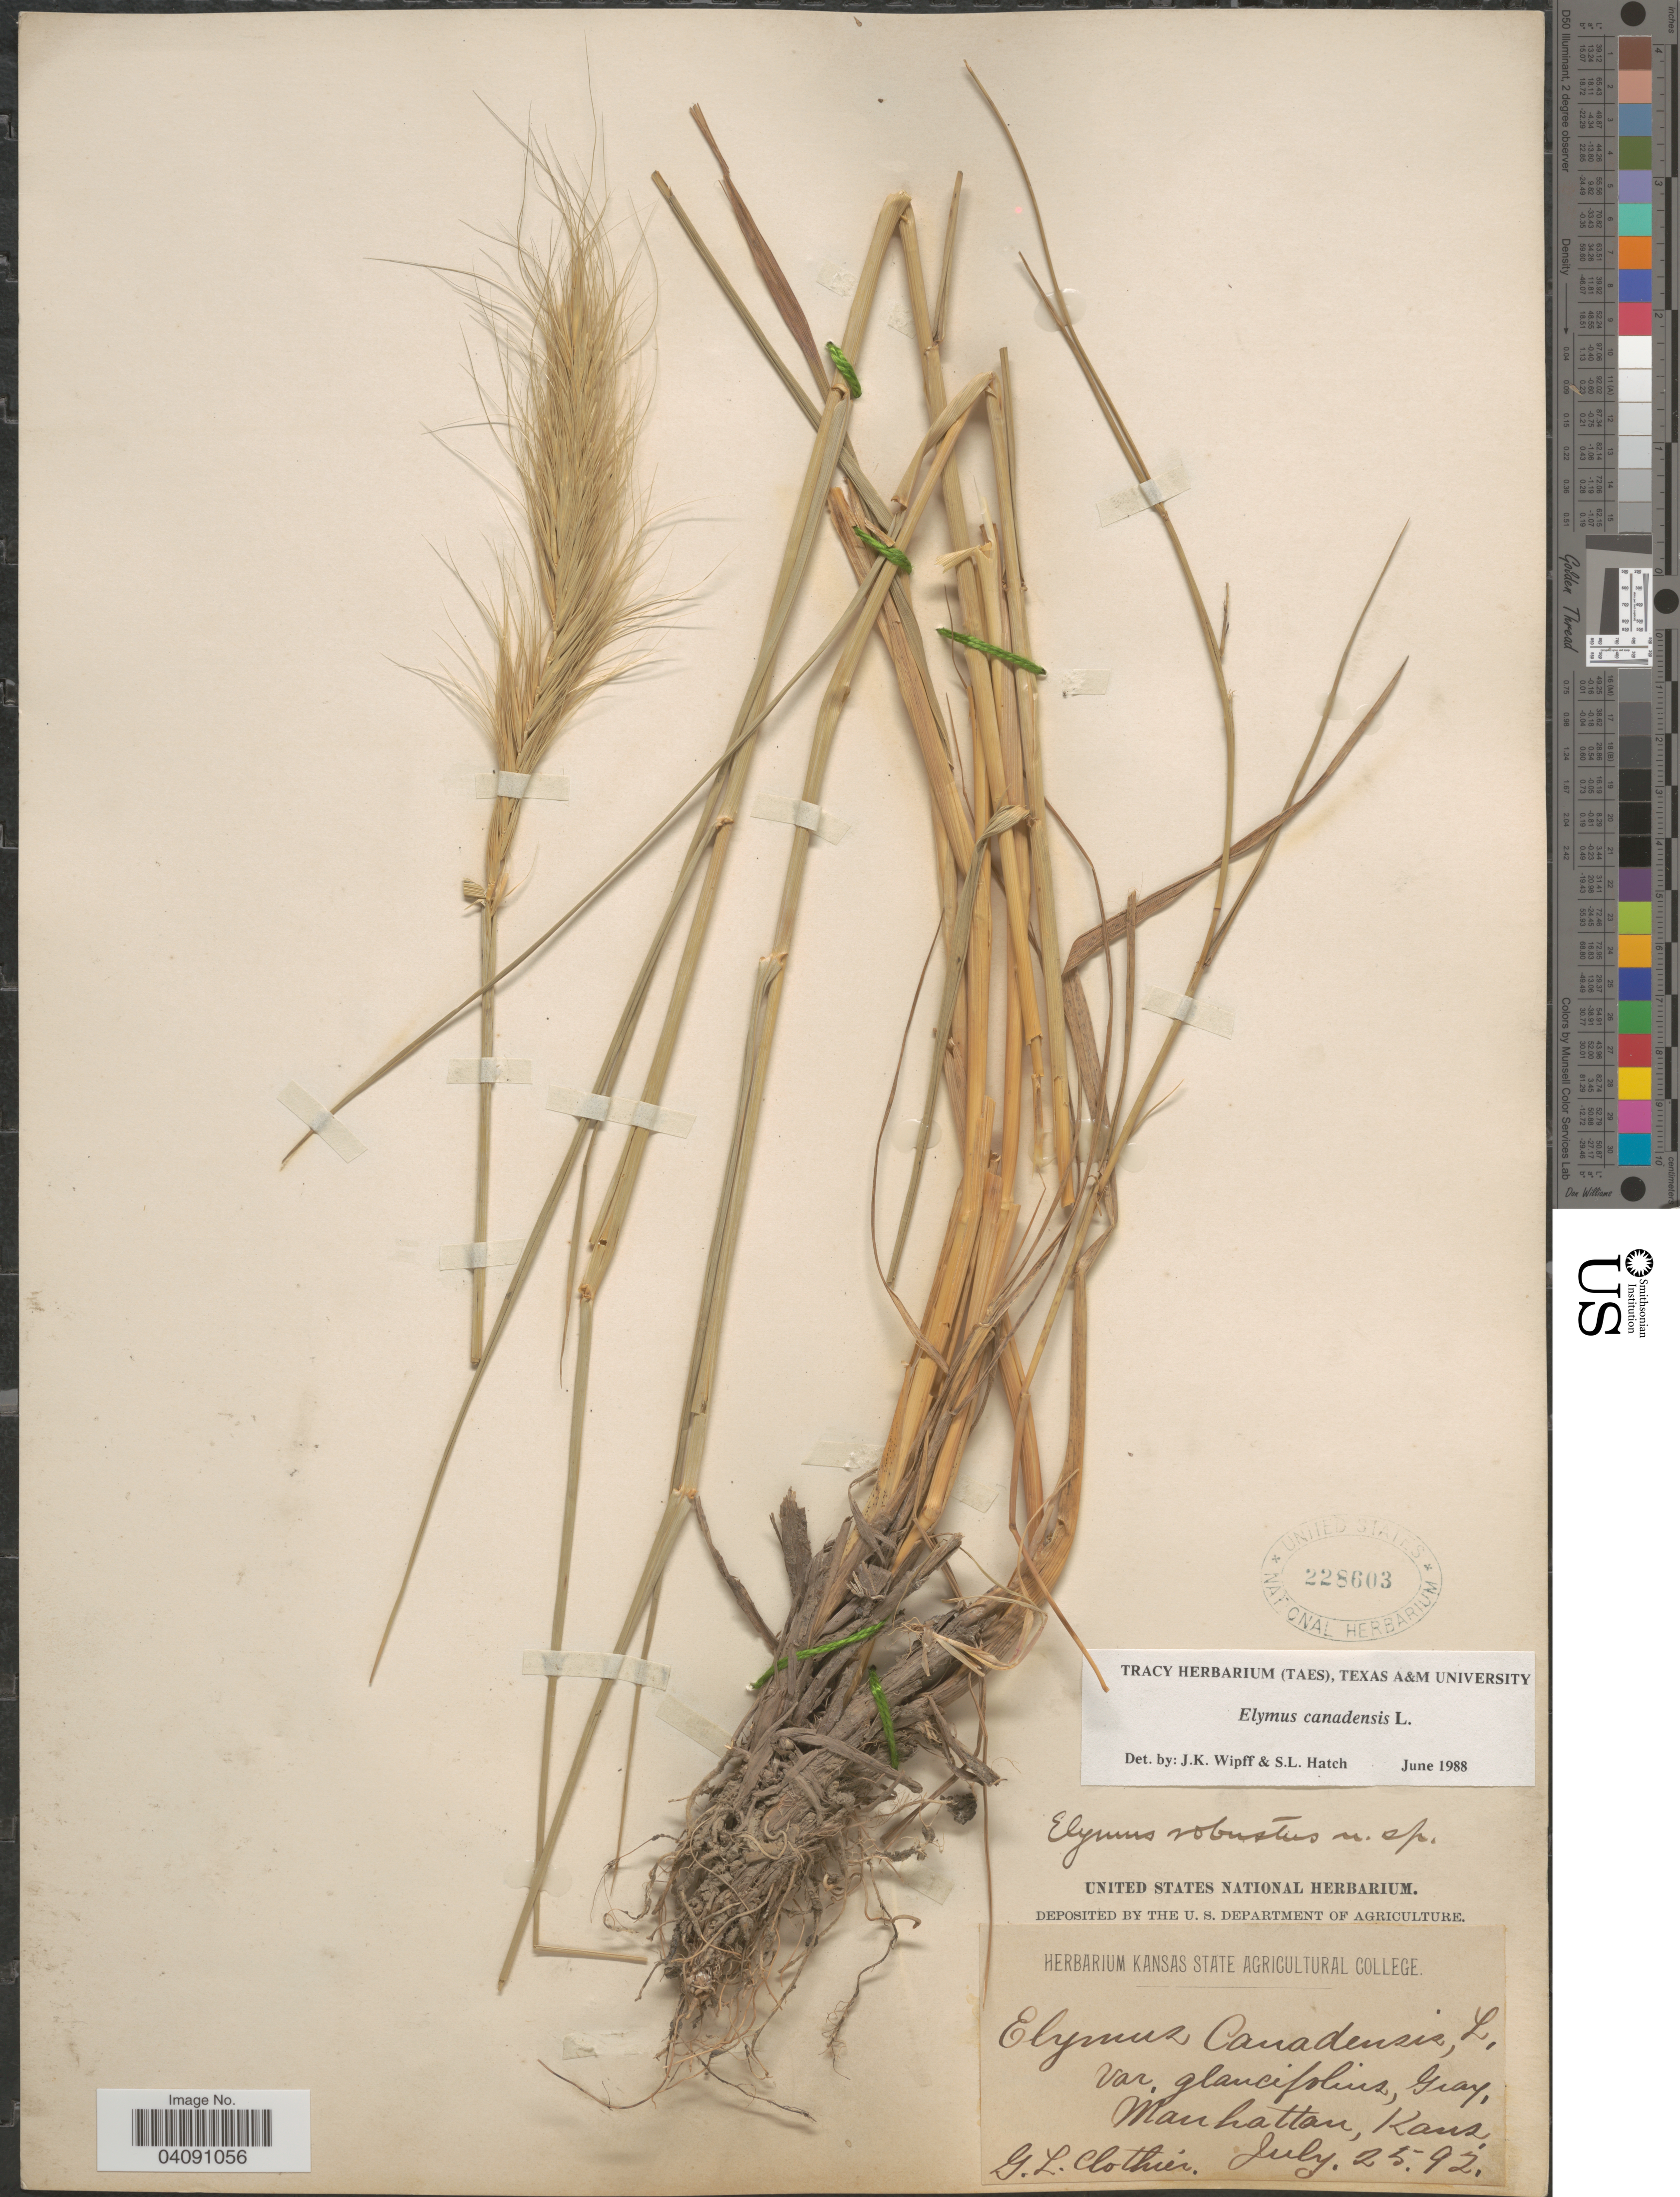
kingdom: Plantae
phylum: Tracheophyta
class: Liliopsida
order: Poales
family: Poaceae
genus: Elymus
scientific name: Elymus canadensis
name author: L.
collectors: G. Clothier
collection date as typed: Transcribed d/m/y: 25/7/92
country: United States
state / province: Kansas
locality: Manhattan.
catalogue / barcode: US 228603